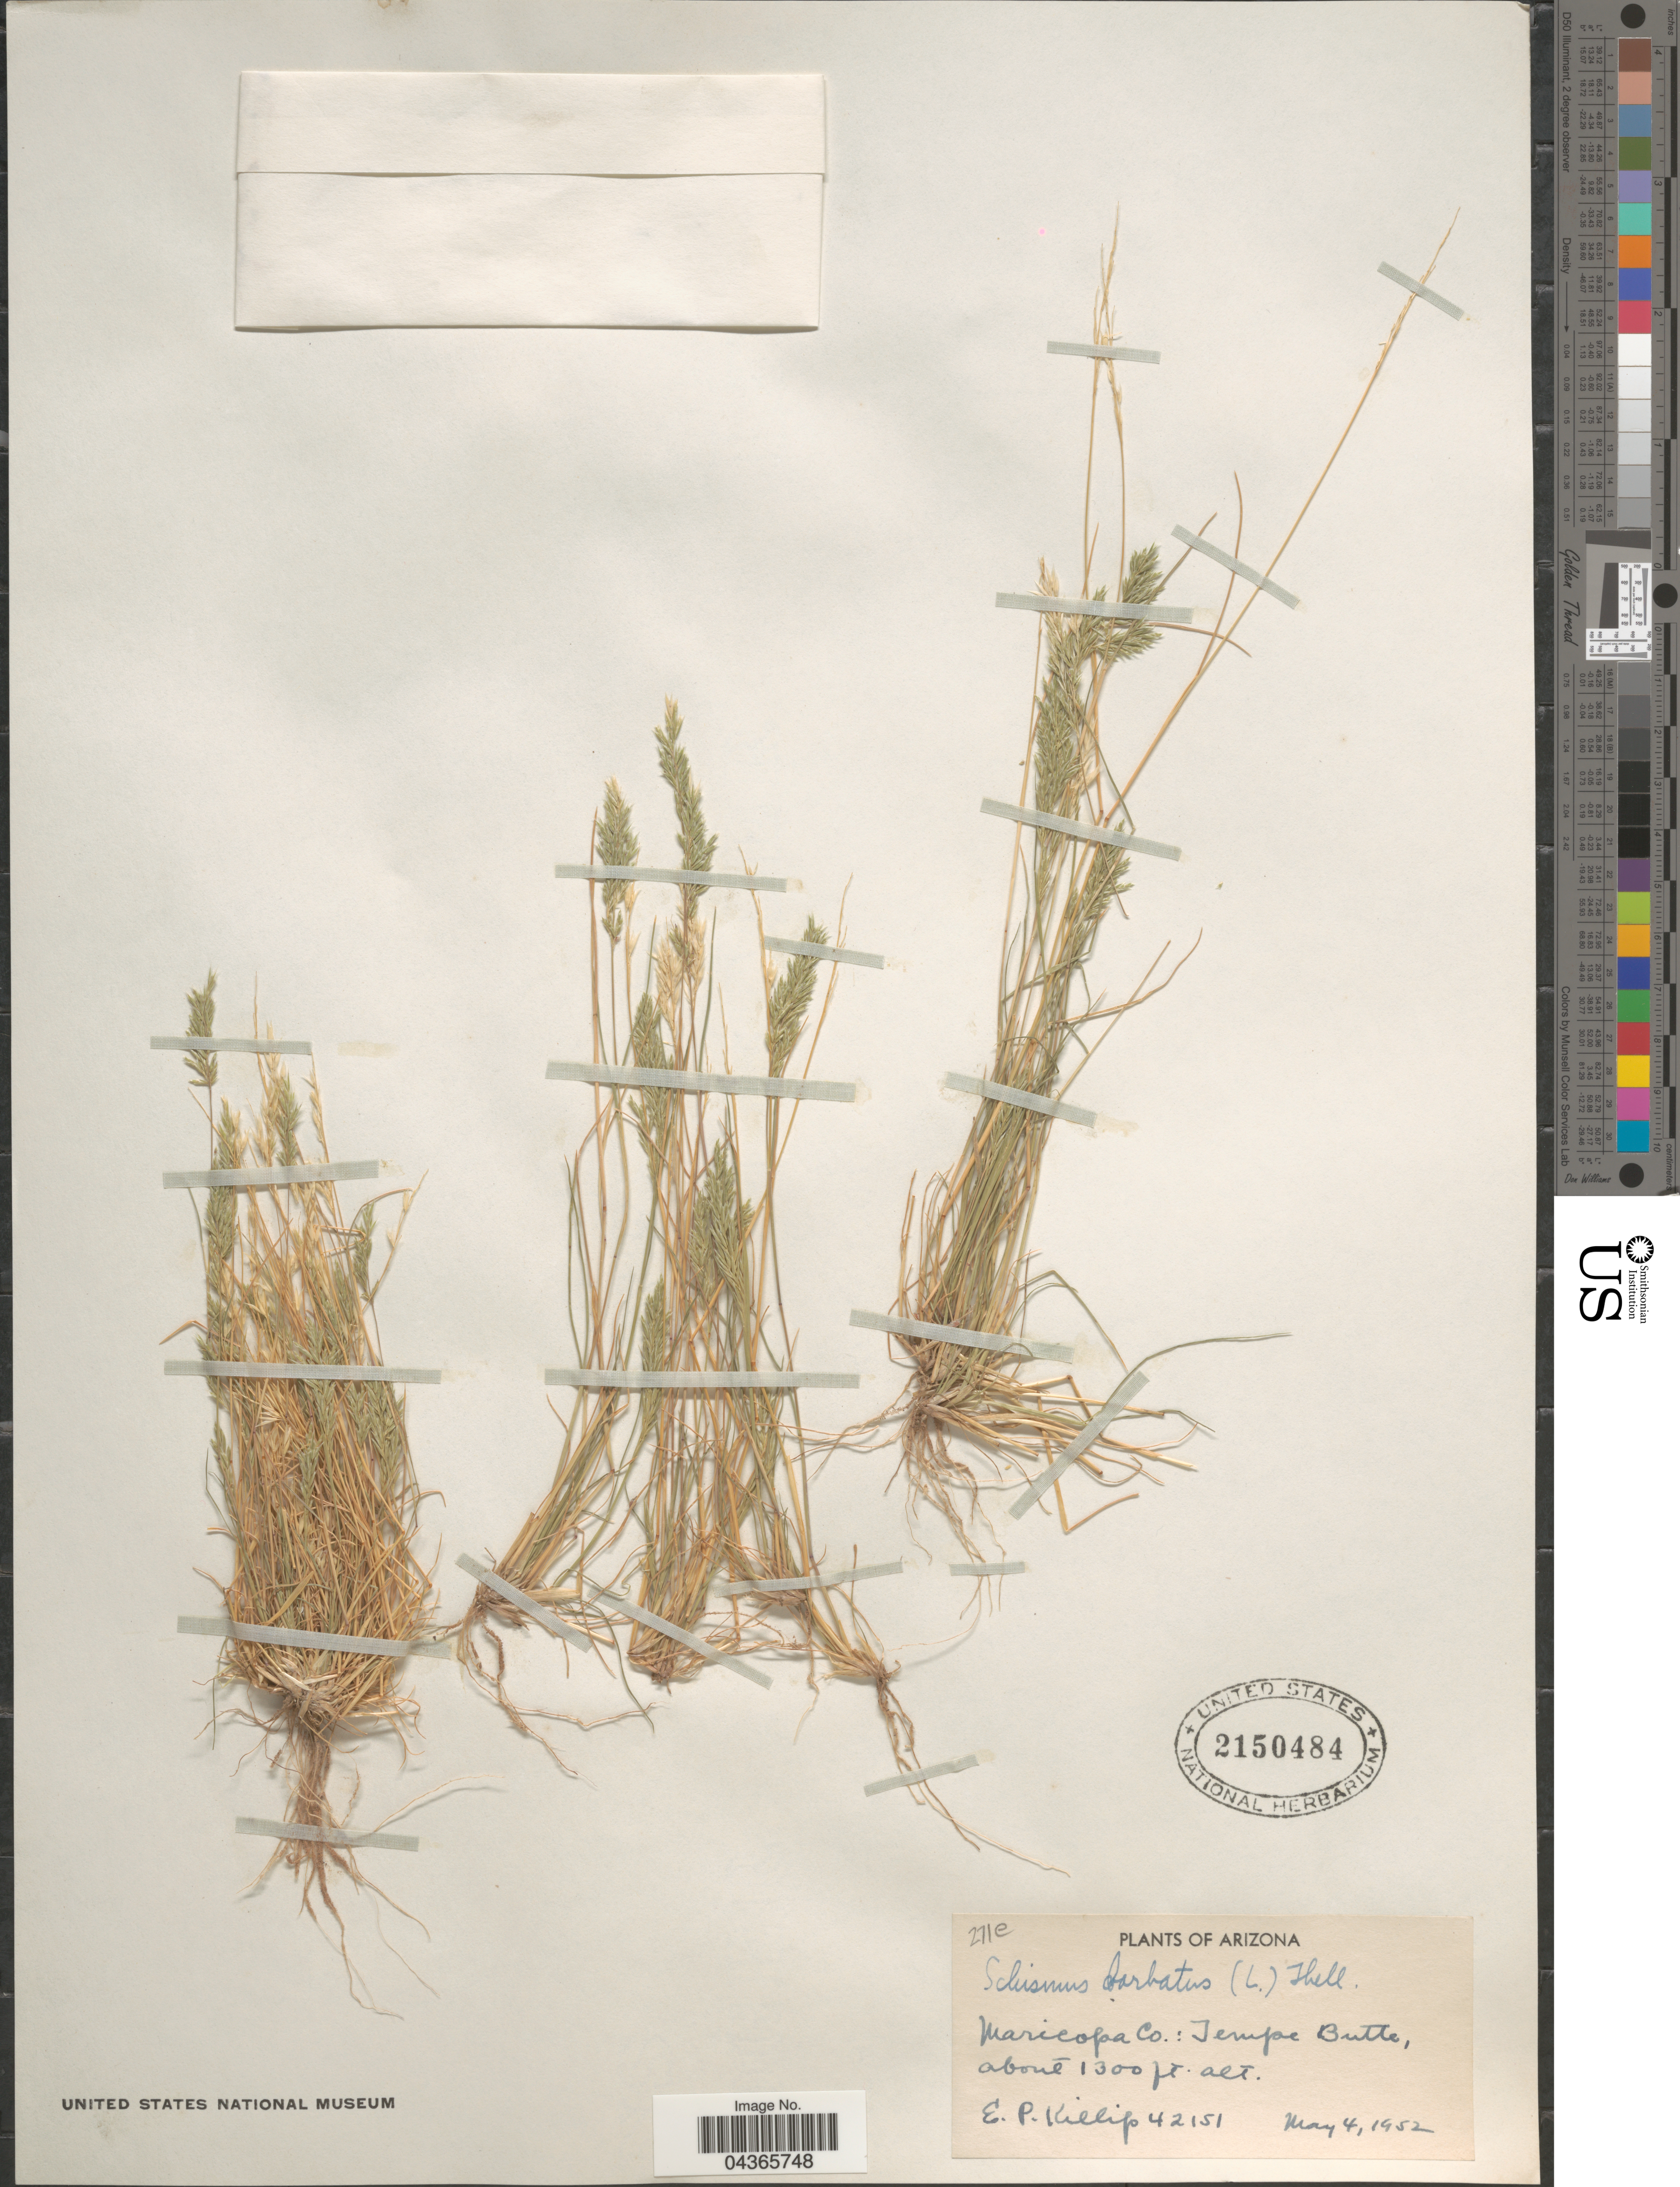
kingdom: Plantae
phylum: Tracheophyta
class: Liliopsida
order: Poales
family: Poaceae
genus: Schismus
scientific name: Schismus barbatus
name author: (L.) Thell.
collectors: E. P. Killip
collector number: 42151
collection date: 1952-05-04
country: United States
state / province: Arizona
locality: Maricopa Co.: Tempe Butte.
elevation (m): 396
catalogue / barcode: US 2150484